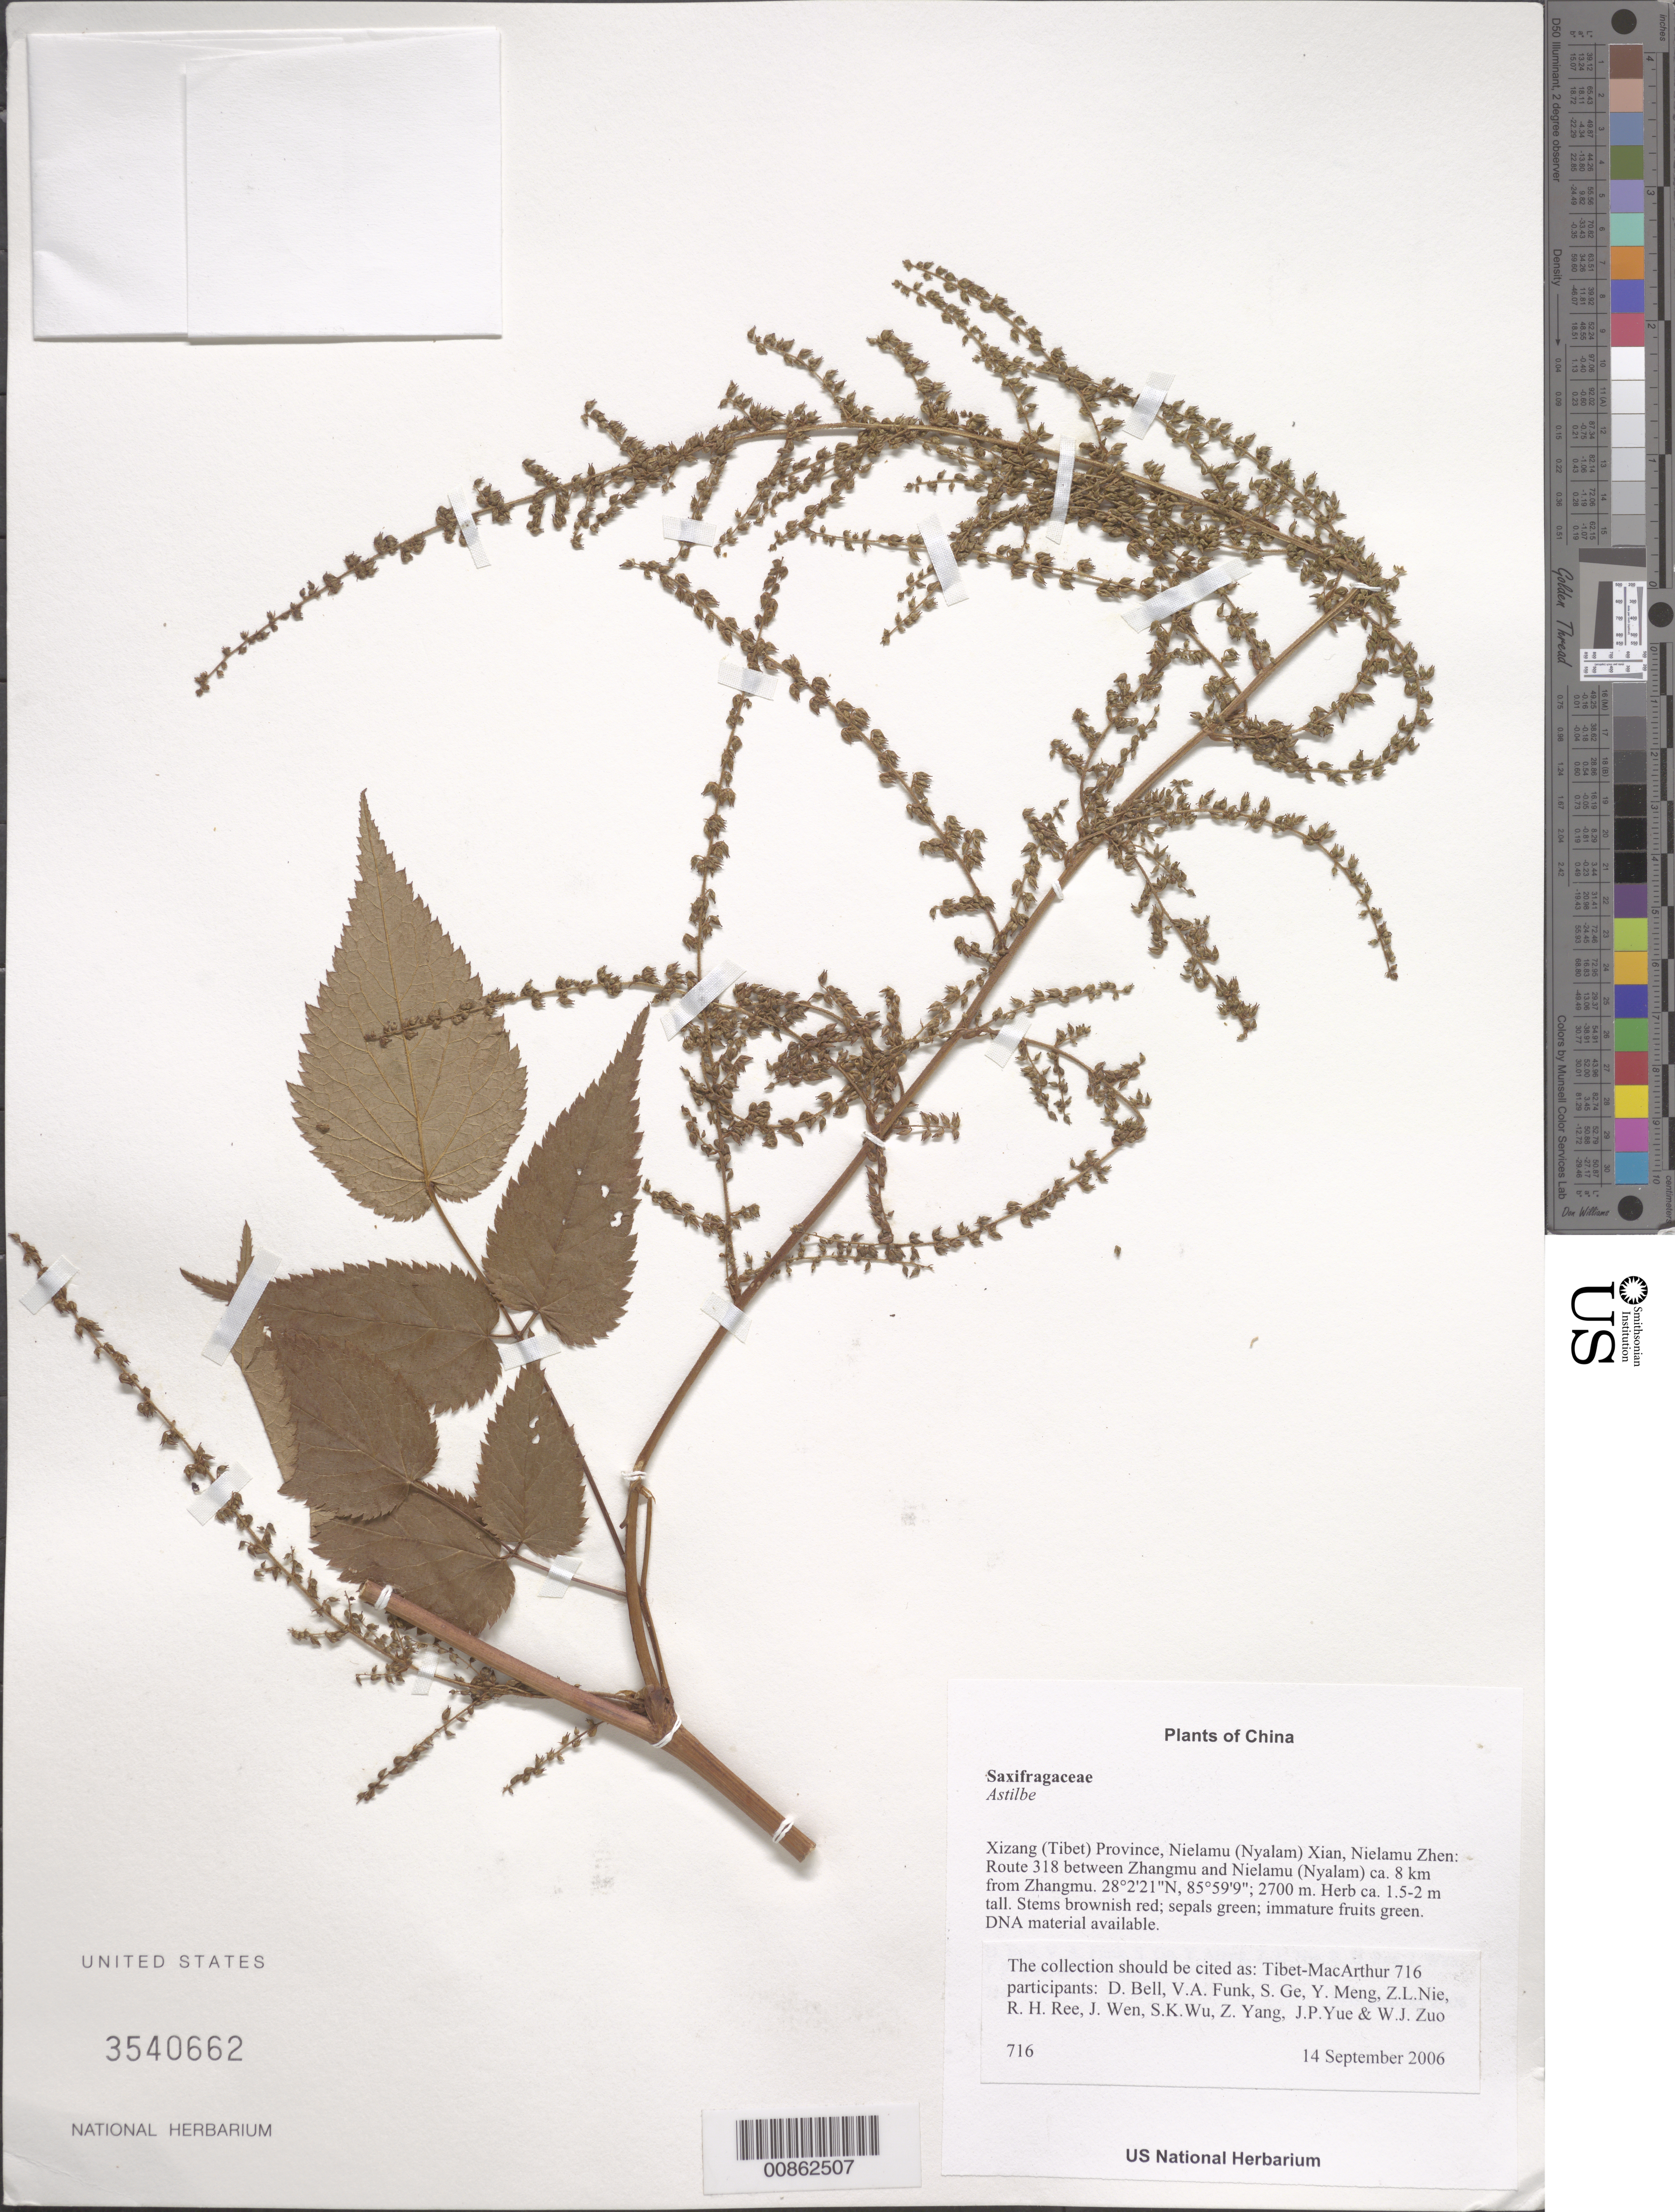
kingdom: Plantae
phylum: Tracheophyta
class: Magnoliopsida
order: Saxifragales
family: Saxifragaceae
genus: Astilbe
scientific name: Astilbe sp.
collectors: Tibet-MacArthur, D. A. Bell, V. Funk, S. Ge, Y. Meng, Z. Nie, R. Ree, J. Wen, J. Yue & W. Zuo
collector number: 716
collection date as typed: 14 Sep 2006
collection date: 2006-09-14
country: China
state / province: Xizang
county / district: Nielamu (Nyalam) Xian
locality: Nielamu Zhen. Route 318 between Zhangmu and Nielamu (Nyalam) ca. 8 km from Zhangmu.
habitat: Rocky slope with scattered shrubs.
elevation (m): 2700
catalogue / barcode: US 3540662